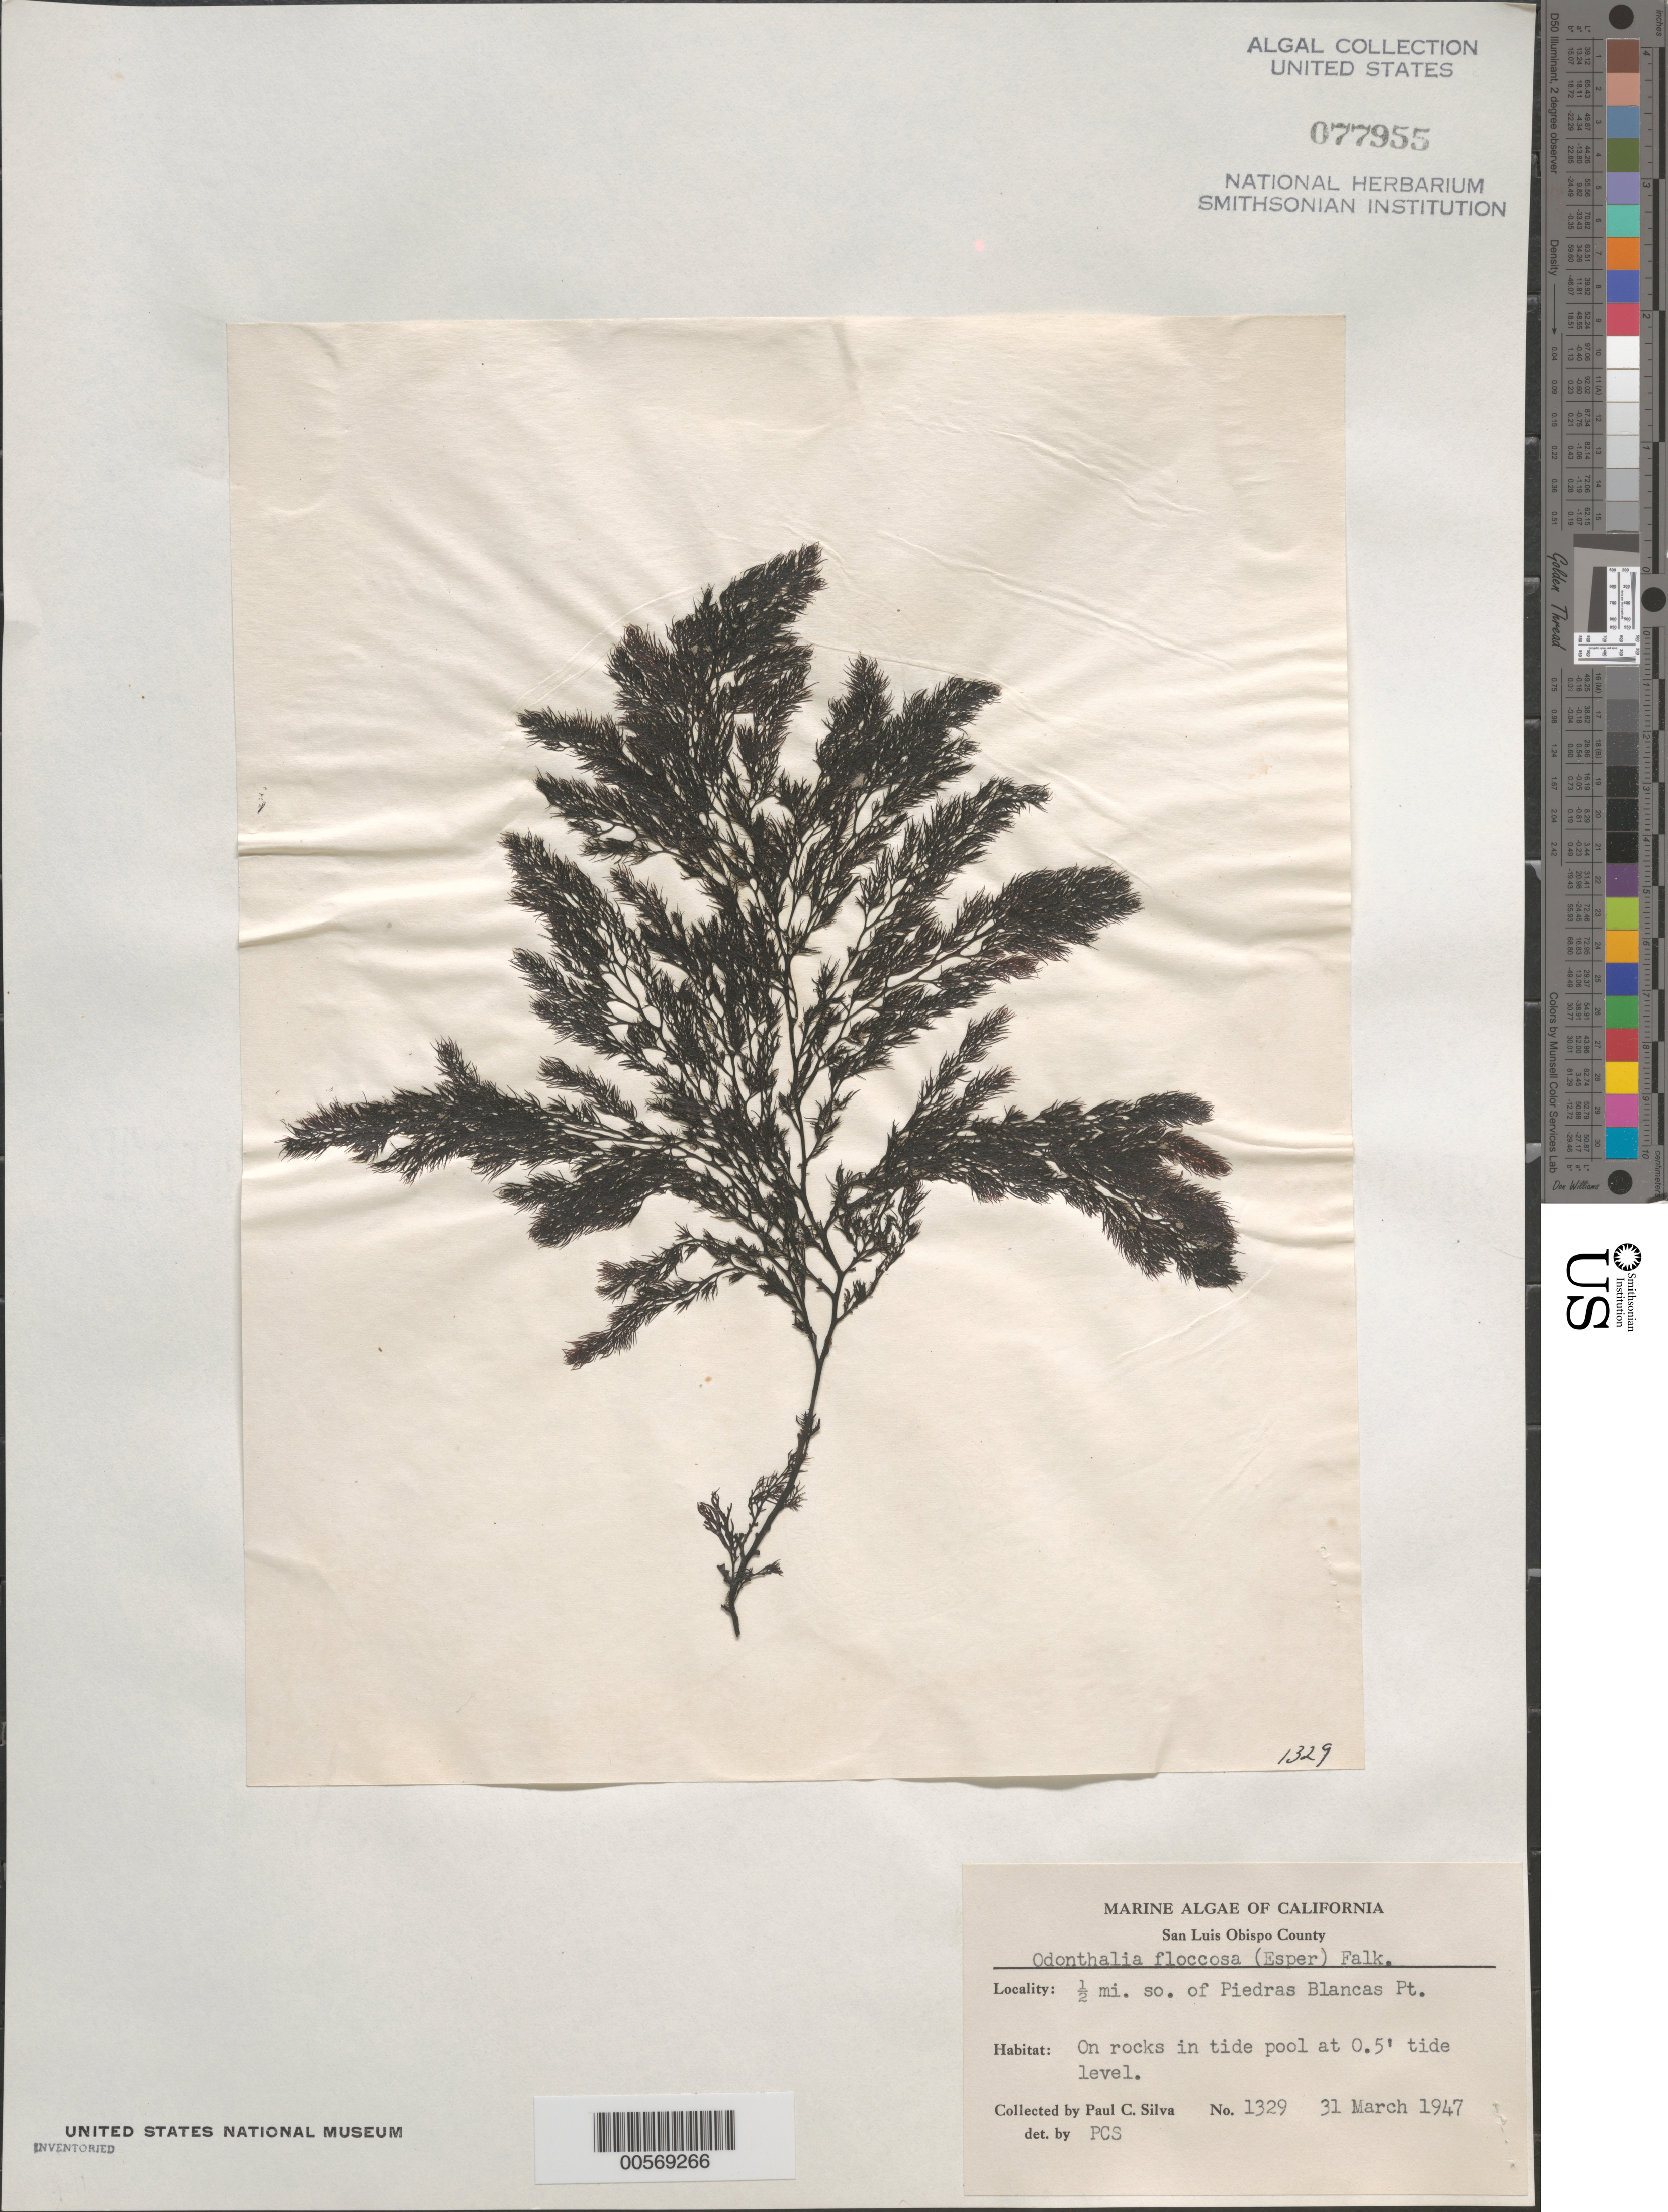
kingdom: Plantae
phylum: Rhodophyta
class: Florideophyceae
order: Ceramiales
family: Rhodomelaceae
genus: Odonthalia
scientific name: Odonthalia floccosa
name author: (Esper) Falkenb.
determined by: Silva, P. C.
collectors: P. C. Silva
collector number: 1329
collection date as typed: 31 Mar 1947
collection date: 1947-03-31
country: United States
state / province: California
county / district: San Luis Obispo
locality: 0.5 mile south of Piedras Blancas Point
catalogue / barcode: US 77955